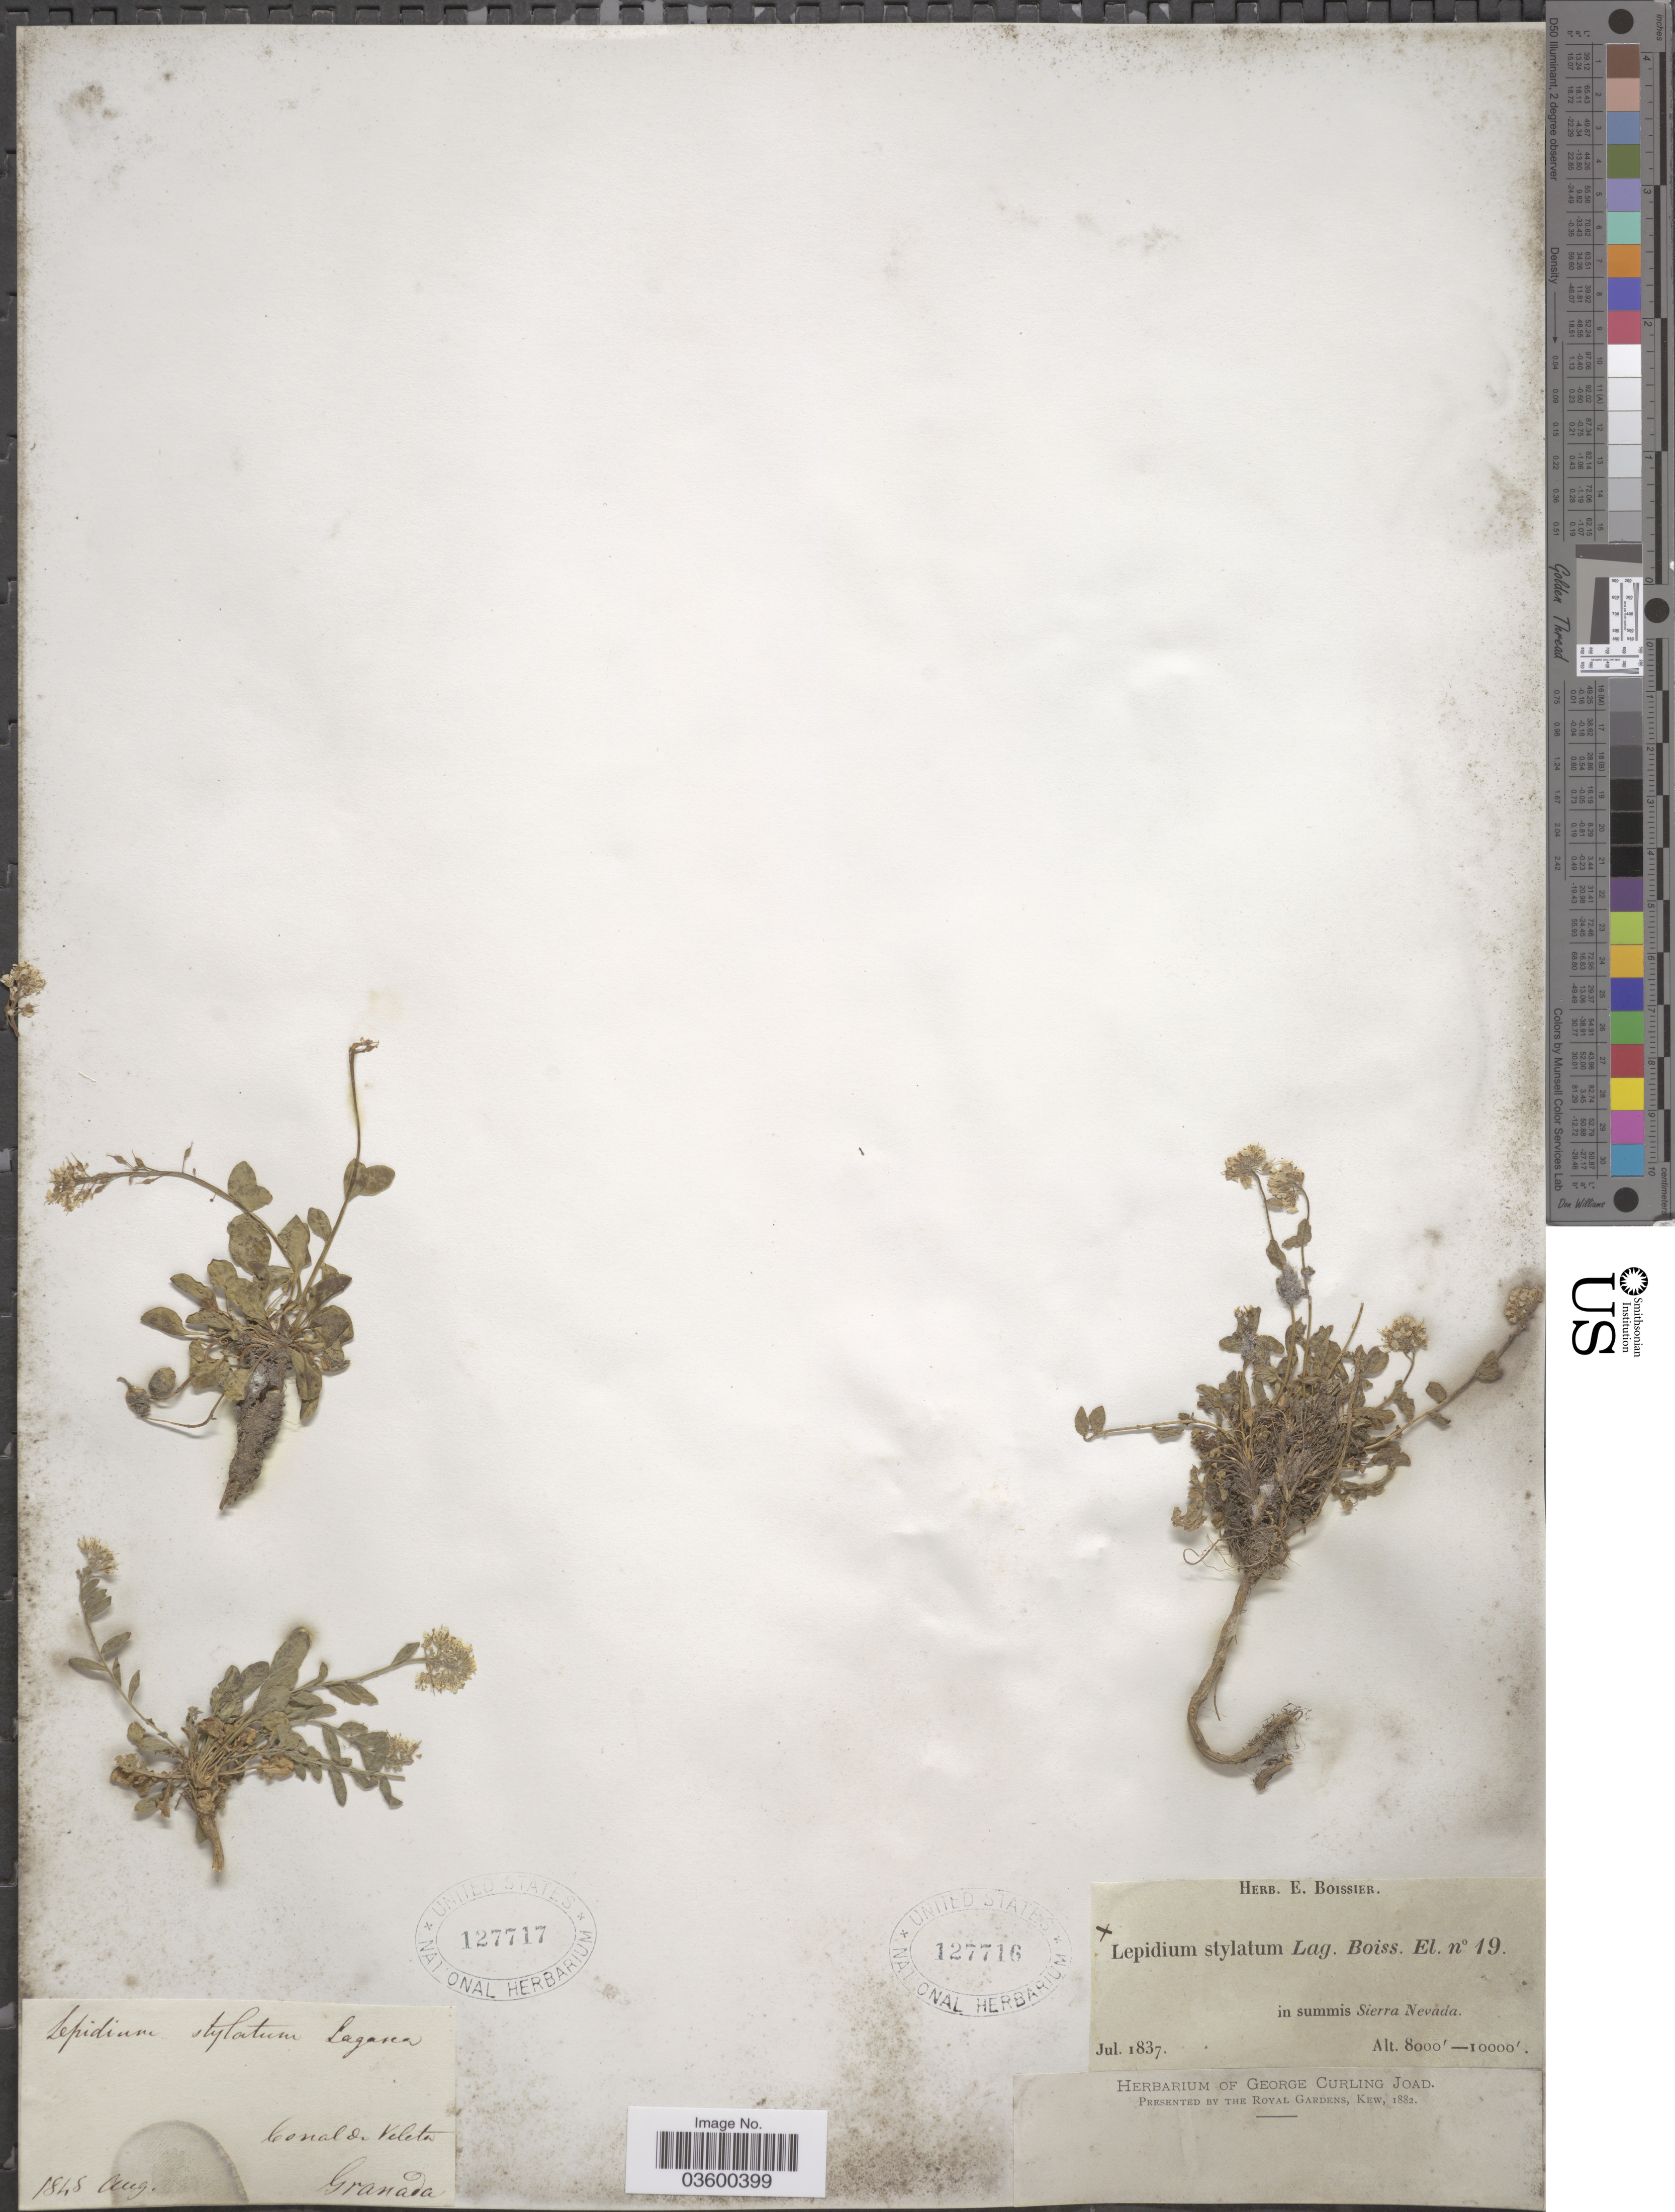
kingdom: Plantae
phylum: Tracheophyta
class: Magnoliopsida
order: Brassicales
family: Brassicaceae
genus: Lepidium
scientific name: Lepidium stylatum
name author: Lag. & Rodr.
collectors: ex herb. E. Boissier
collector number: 19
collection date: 1837-07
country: Spain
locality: In summis Sierra Nevada.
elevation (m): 2438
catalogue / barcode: US 127716